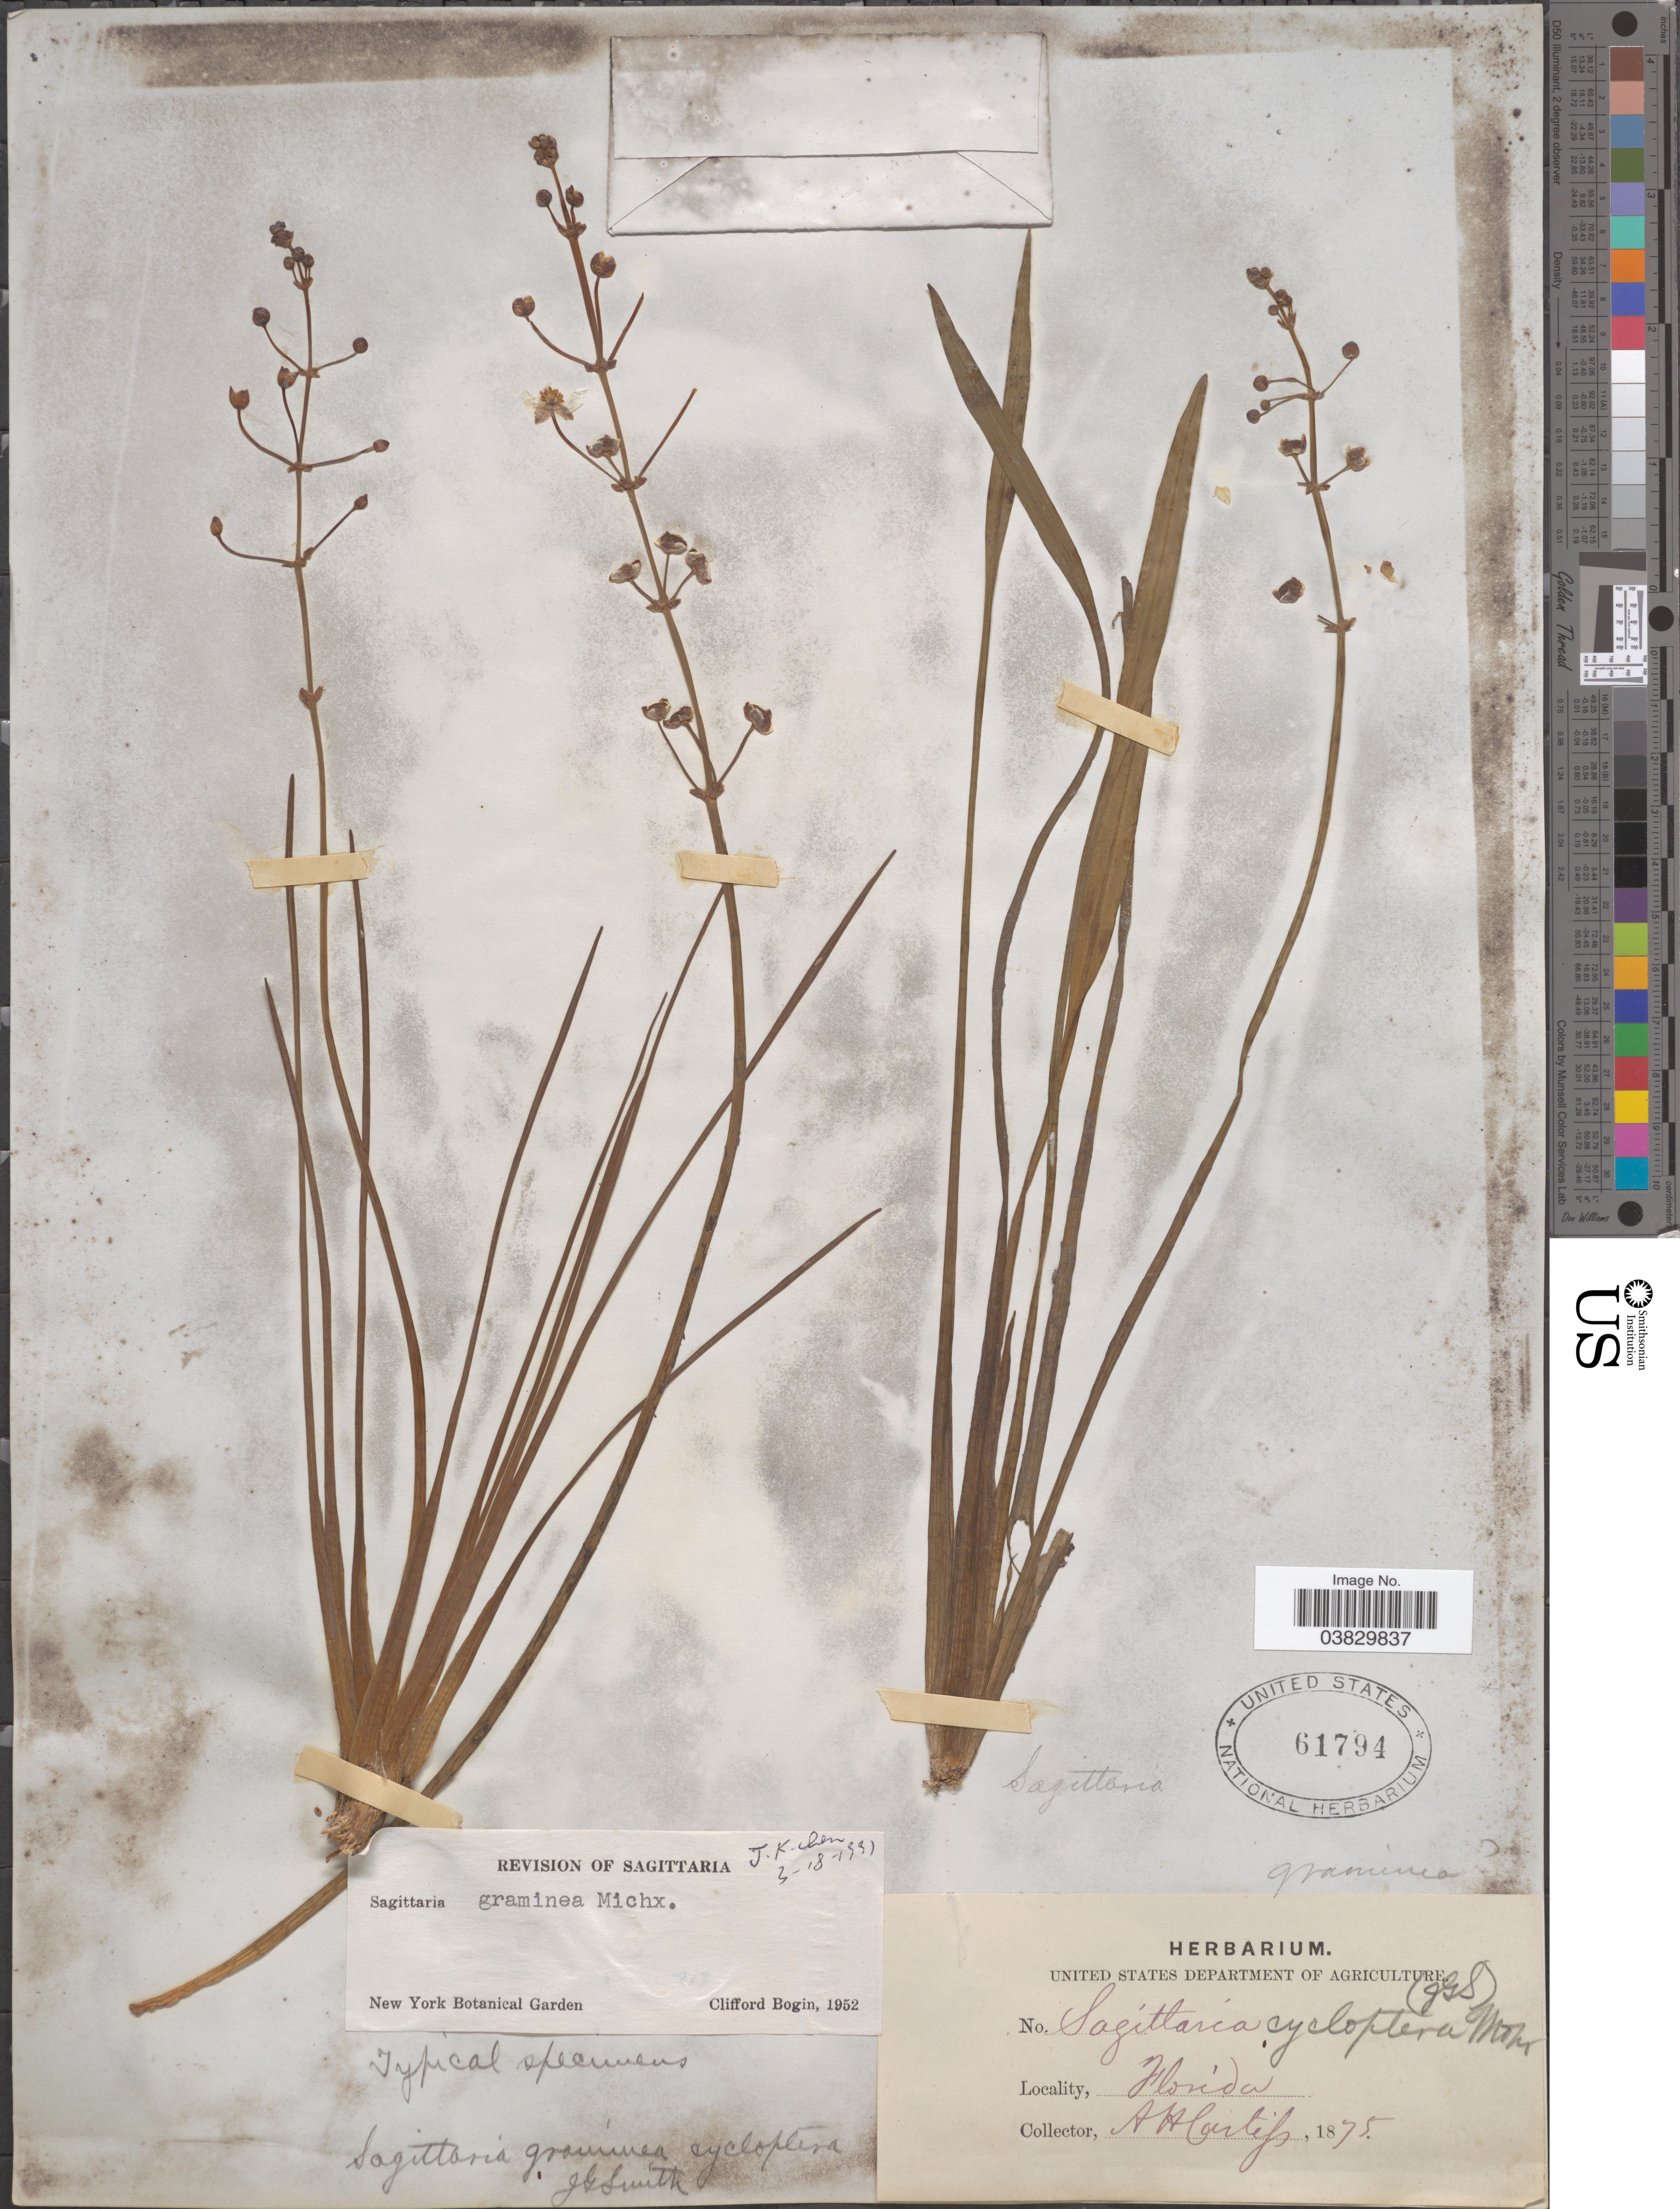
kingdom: Plantae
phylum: Tracheophyta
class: Liliopsida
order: Alismatales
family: Alismataceae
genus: Sagittaria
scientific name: Sagittaria graminea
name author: Michx.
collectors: A. Curtip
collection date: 1875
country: United States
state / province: Florida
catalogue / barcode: US 61794